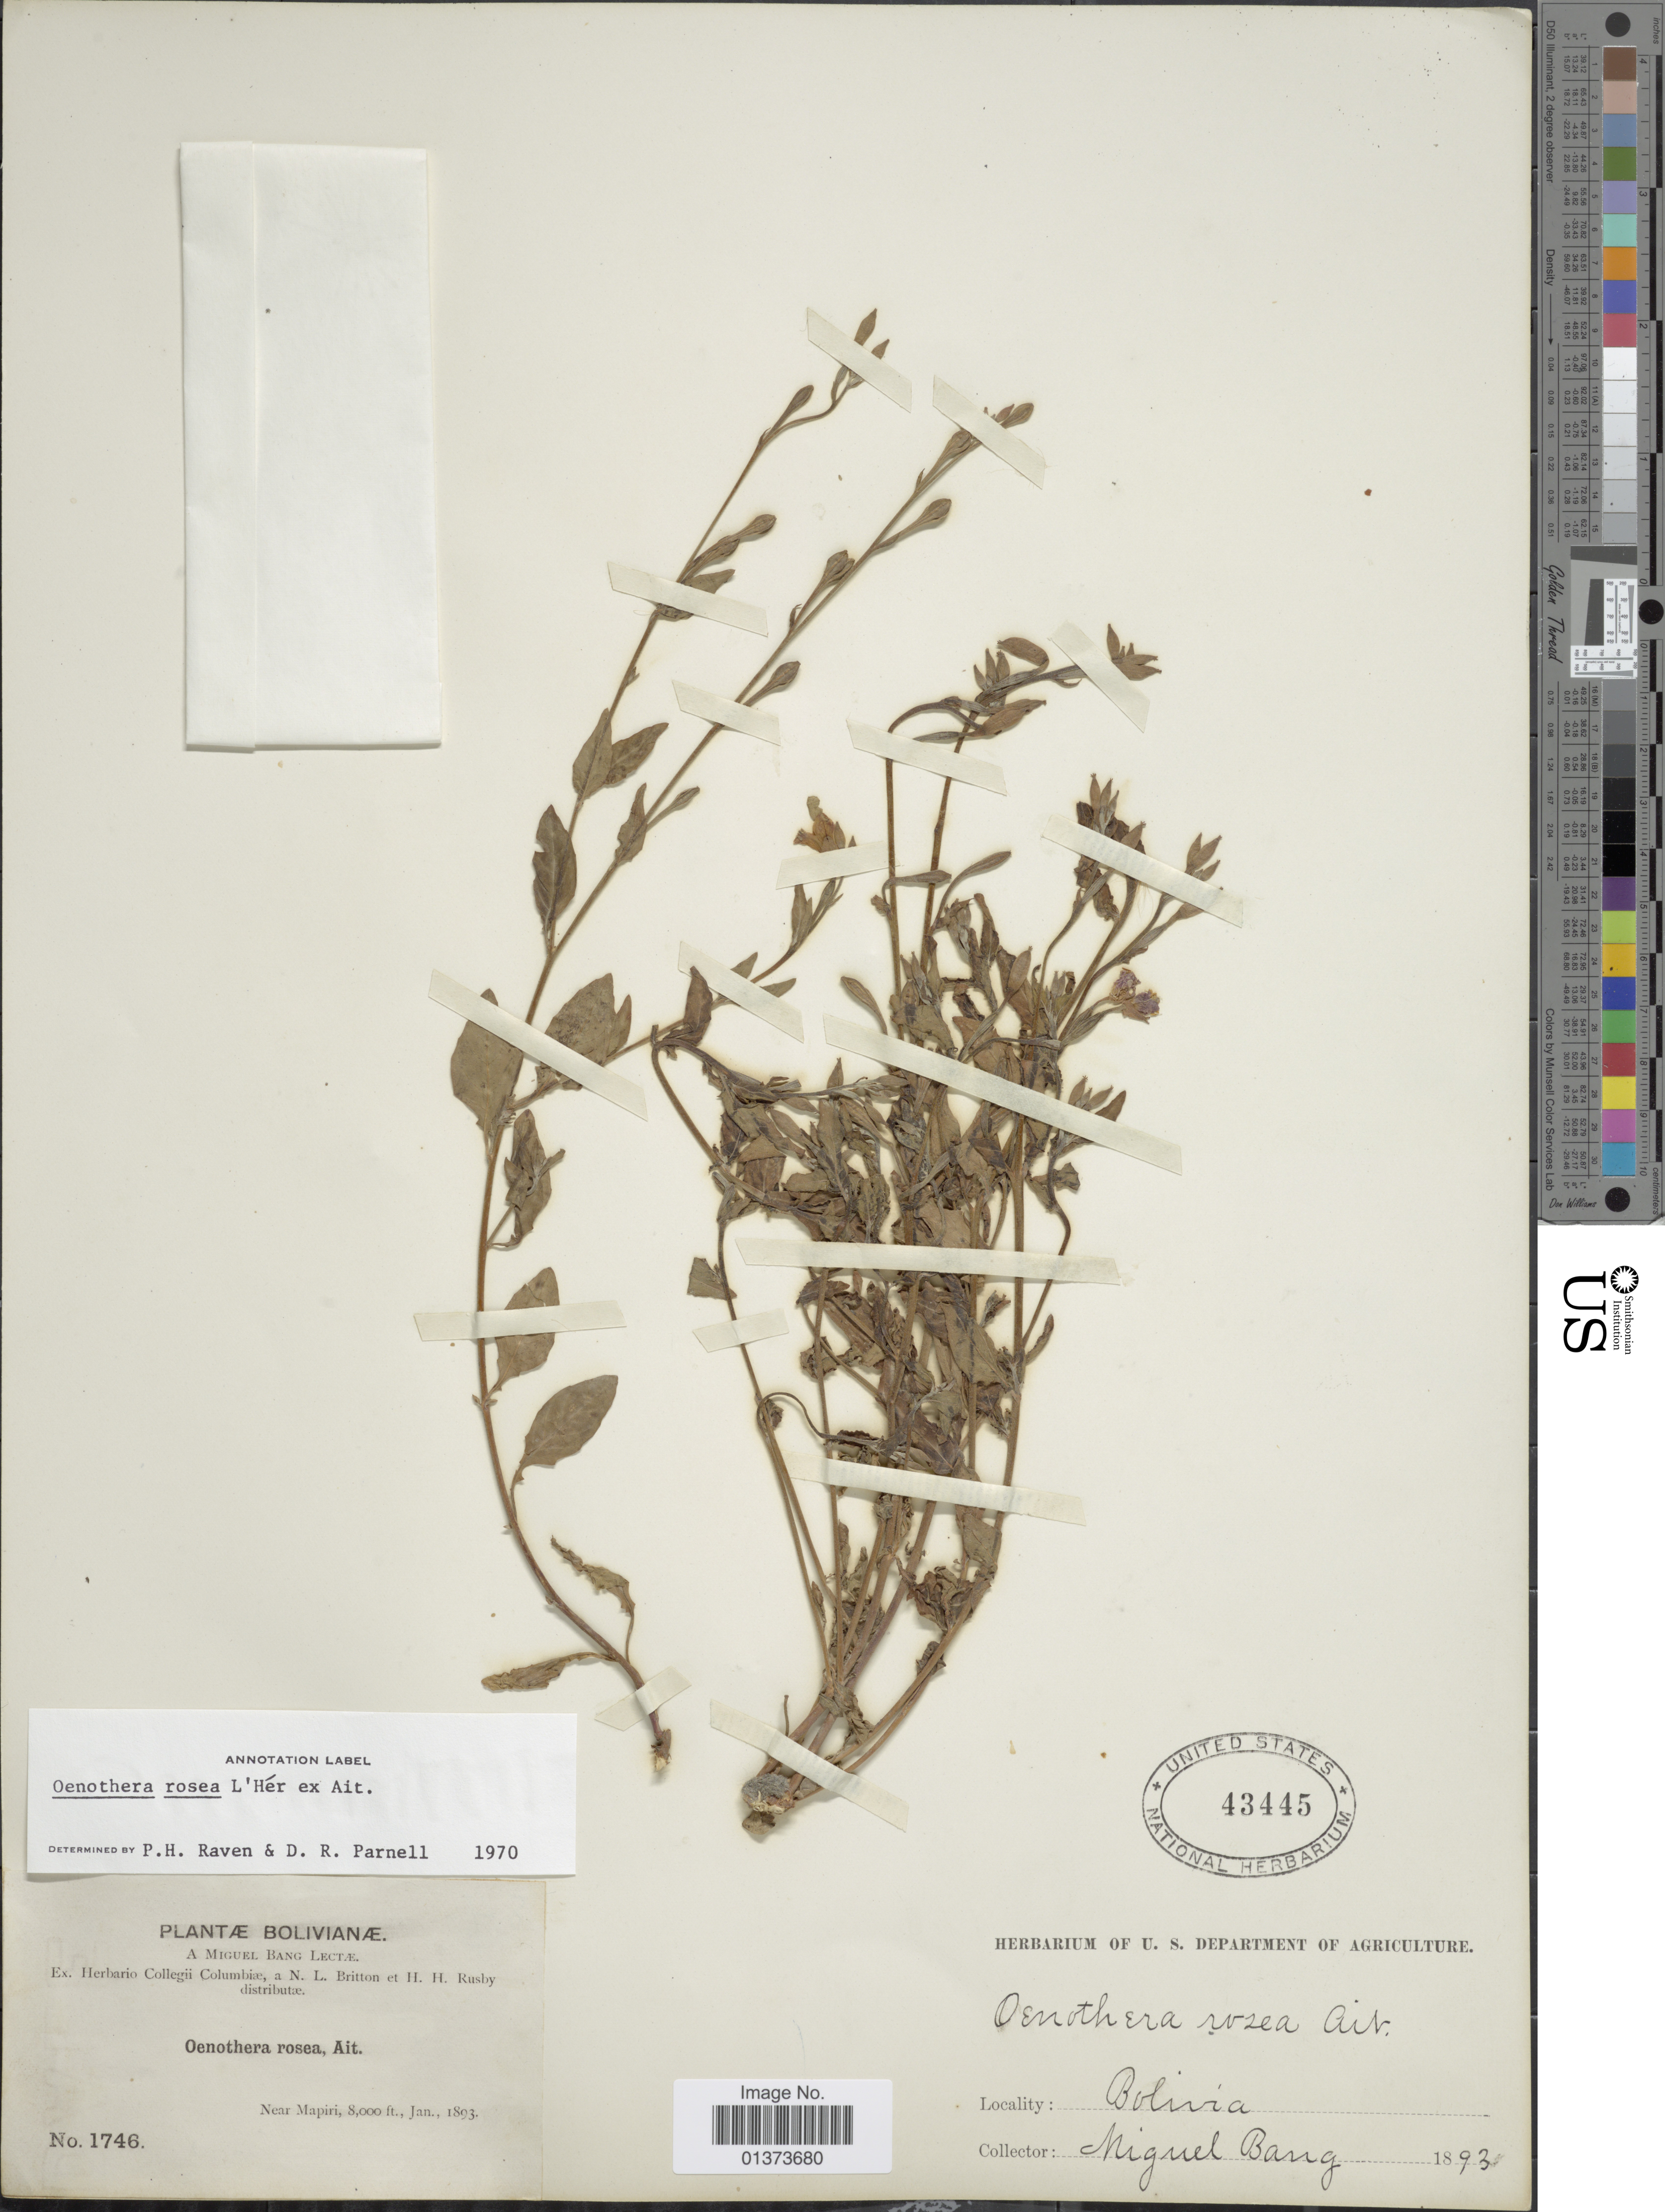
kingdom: Plantae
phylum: Tracheophyta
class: Magnoliopsida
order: Myrtales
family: Onagraceae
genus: Oenothera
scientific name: Oenothera rosea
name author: L'Hér. ex Aiton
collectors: M. Bang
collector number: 1746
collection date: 1893-01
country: Bolivia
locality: Near Mapiri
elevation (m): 2438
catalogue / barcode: US 43445